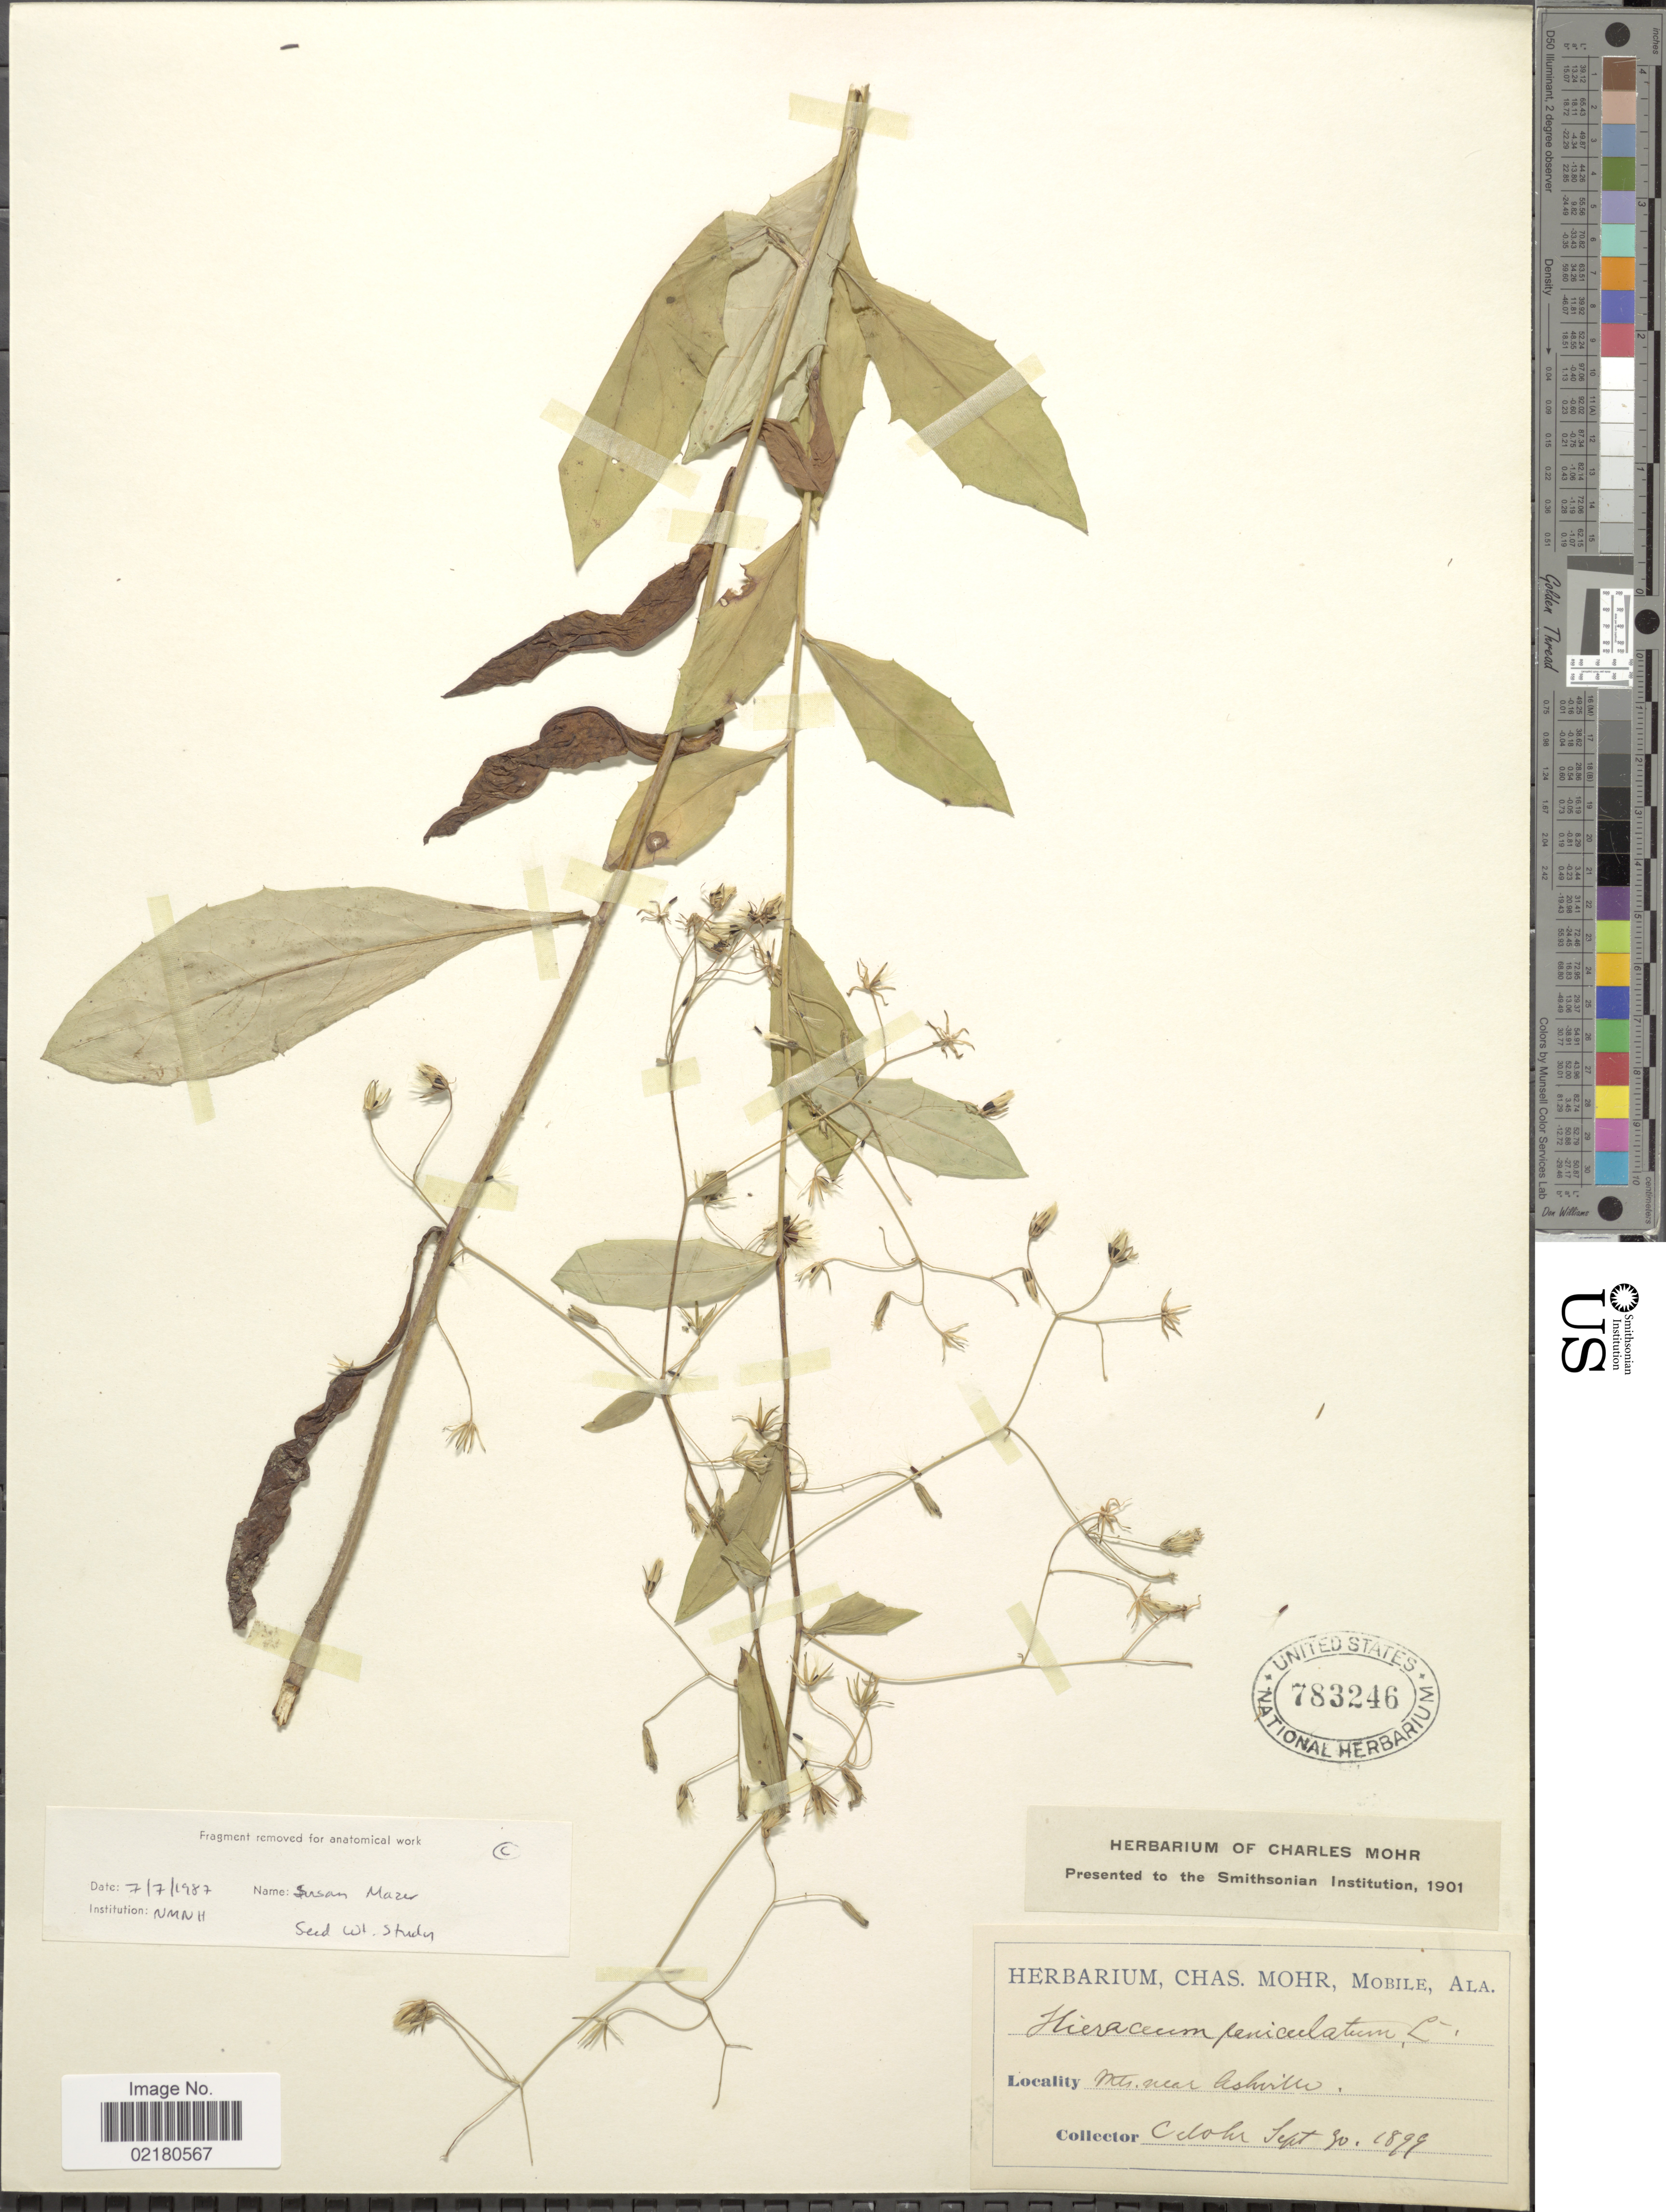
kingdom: Plantae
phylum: Tracheophyta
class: Magnoliopsida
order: Asterales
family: Asteraceae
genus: Hieracium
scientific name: Hieracium paniculatum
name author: L.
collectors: C. T. Mohr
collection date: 1899-09-30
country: United States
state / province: Alabama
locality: Mts. near Ashville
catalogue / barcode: US 783246